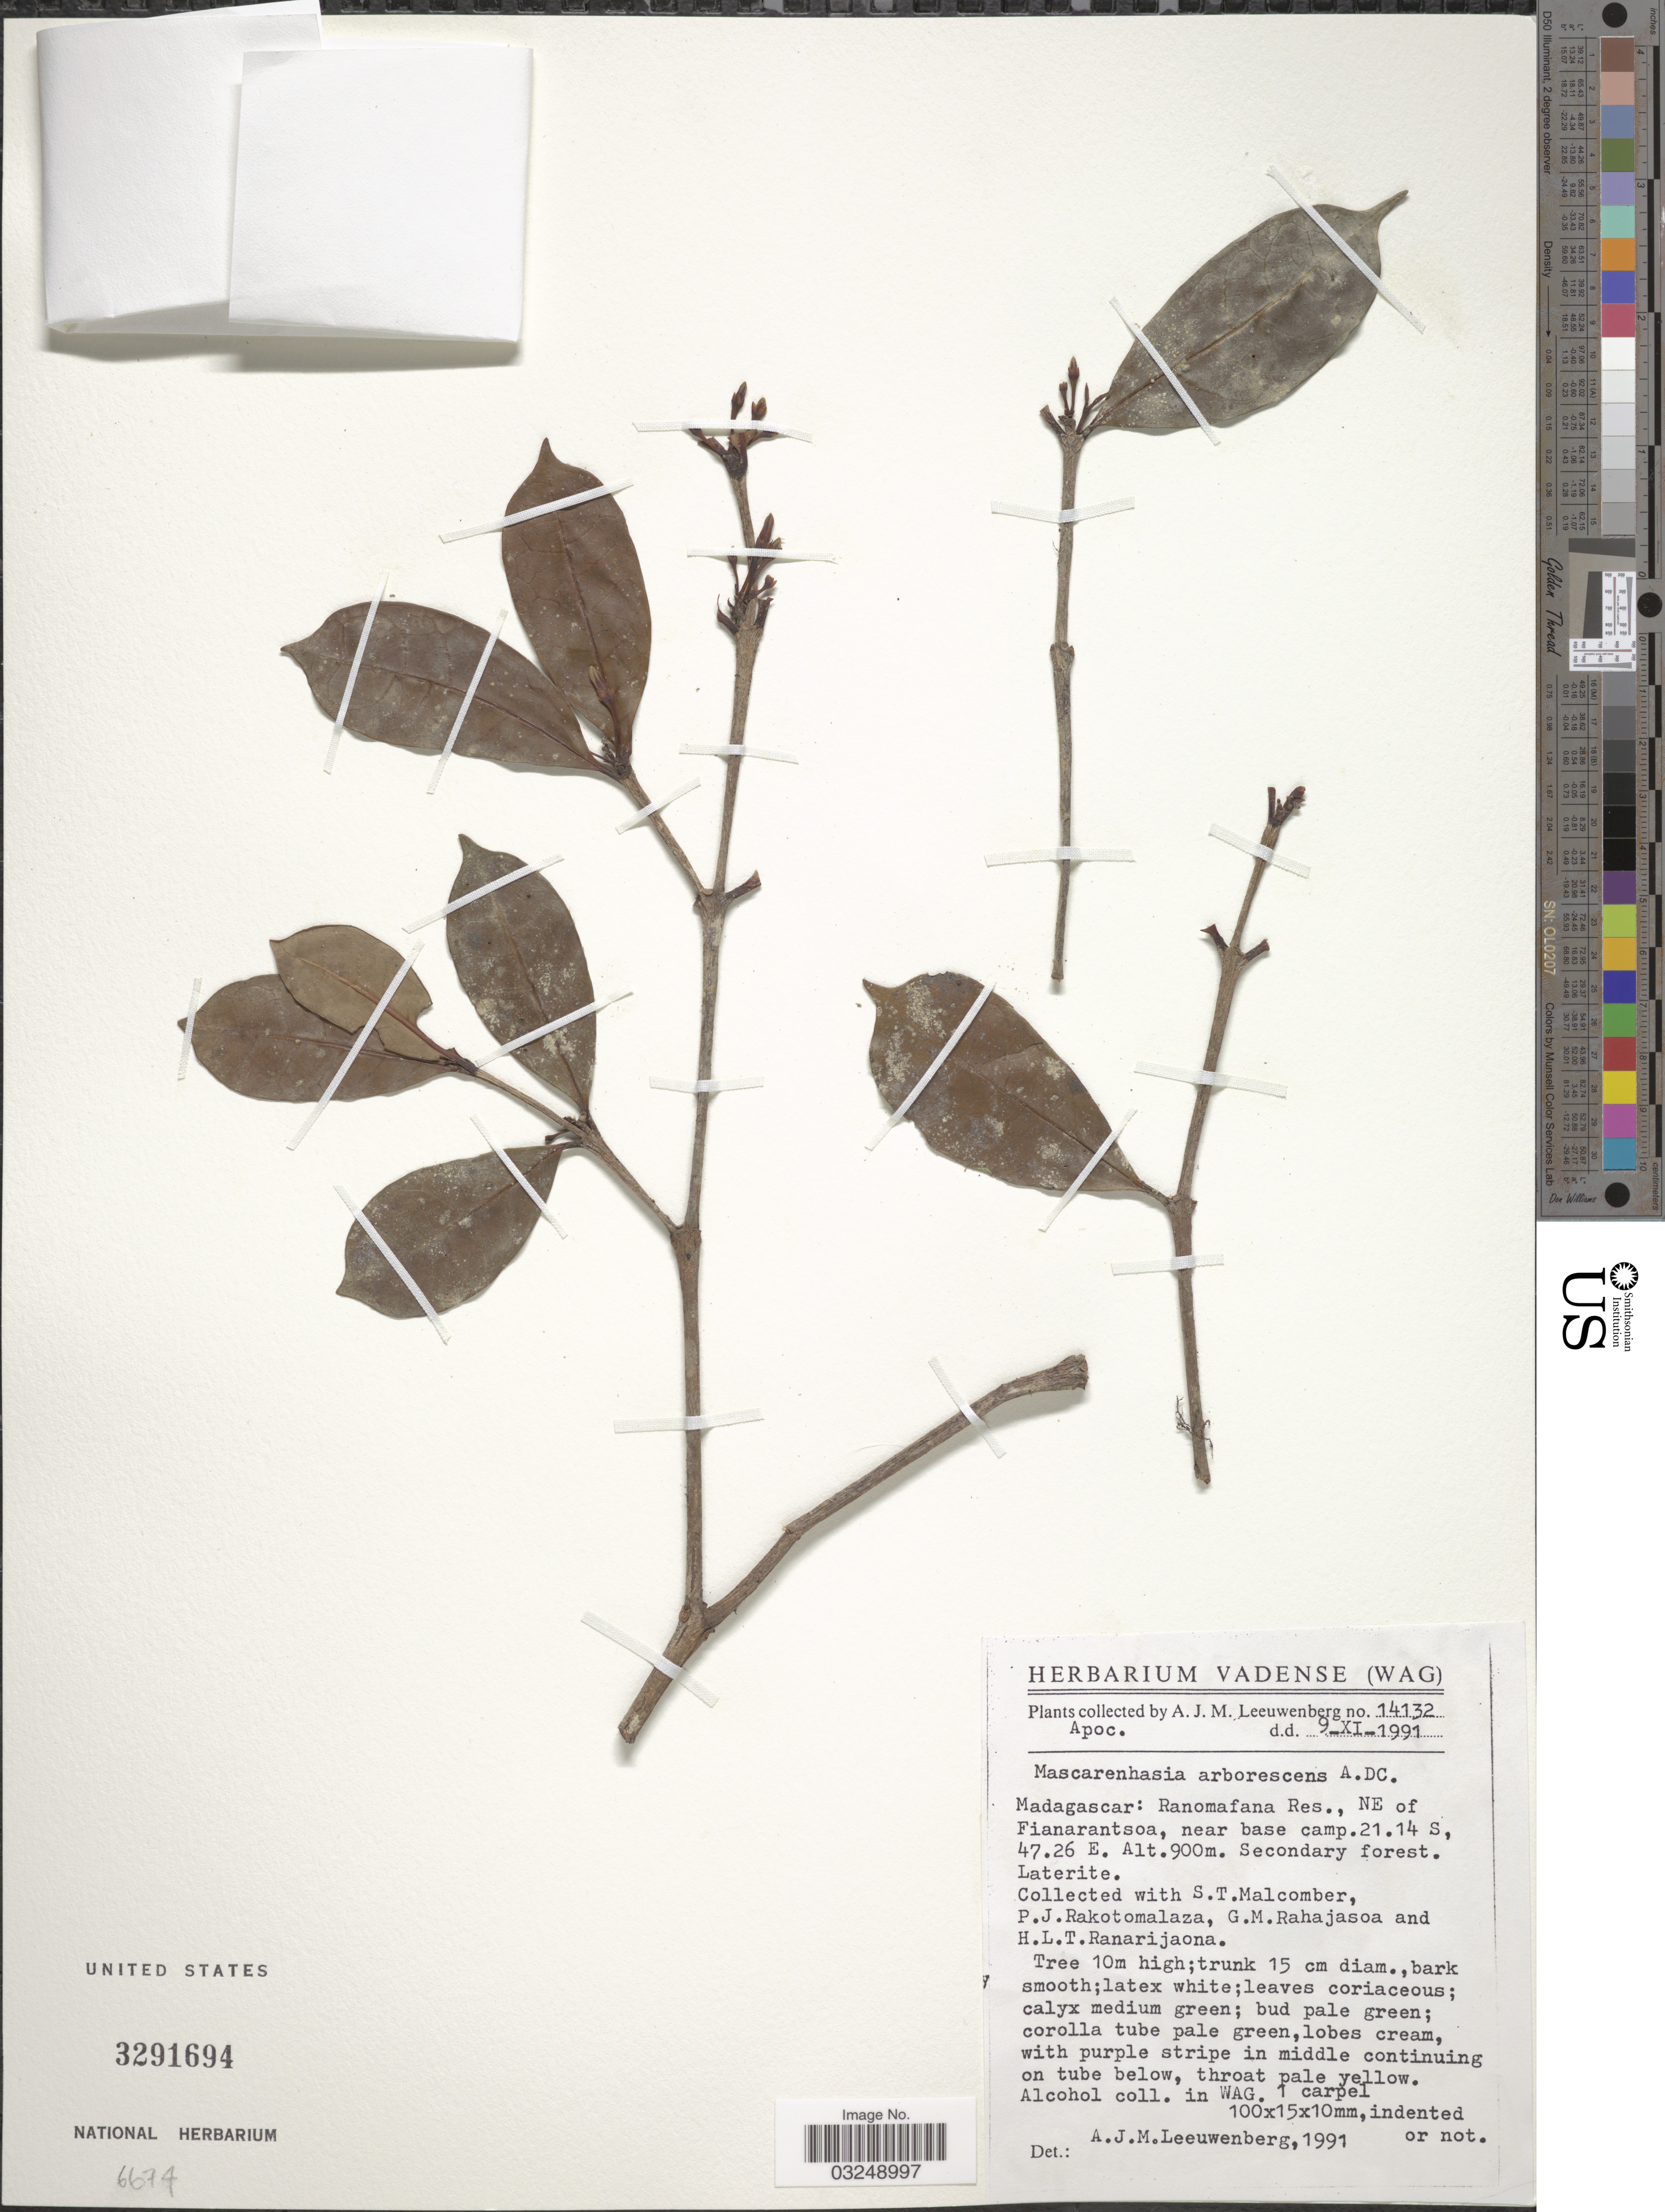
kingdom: Plantae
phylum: Tracheophyta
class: Magnoliopsida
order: Gentianales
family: Apocynaceae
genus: Mascarenhasia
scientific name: Mascarenhasia arborescens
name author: A. DC.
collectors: A. J. M. Leeuwenberg, S. T. Malcomber, P. J. Rakotomalaza, G. Rahajasoa & H. Ranarijaona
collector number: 14132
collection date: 1991-11-09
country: Madagascar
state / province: Vatovavy Fitovinany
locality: Ranomafana Res., NE of Fianarantsoa, near base camp.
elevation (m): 900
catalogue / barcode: US 3291694